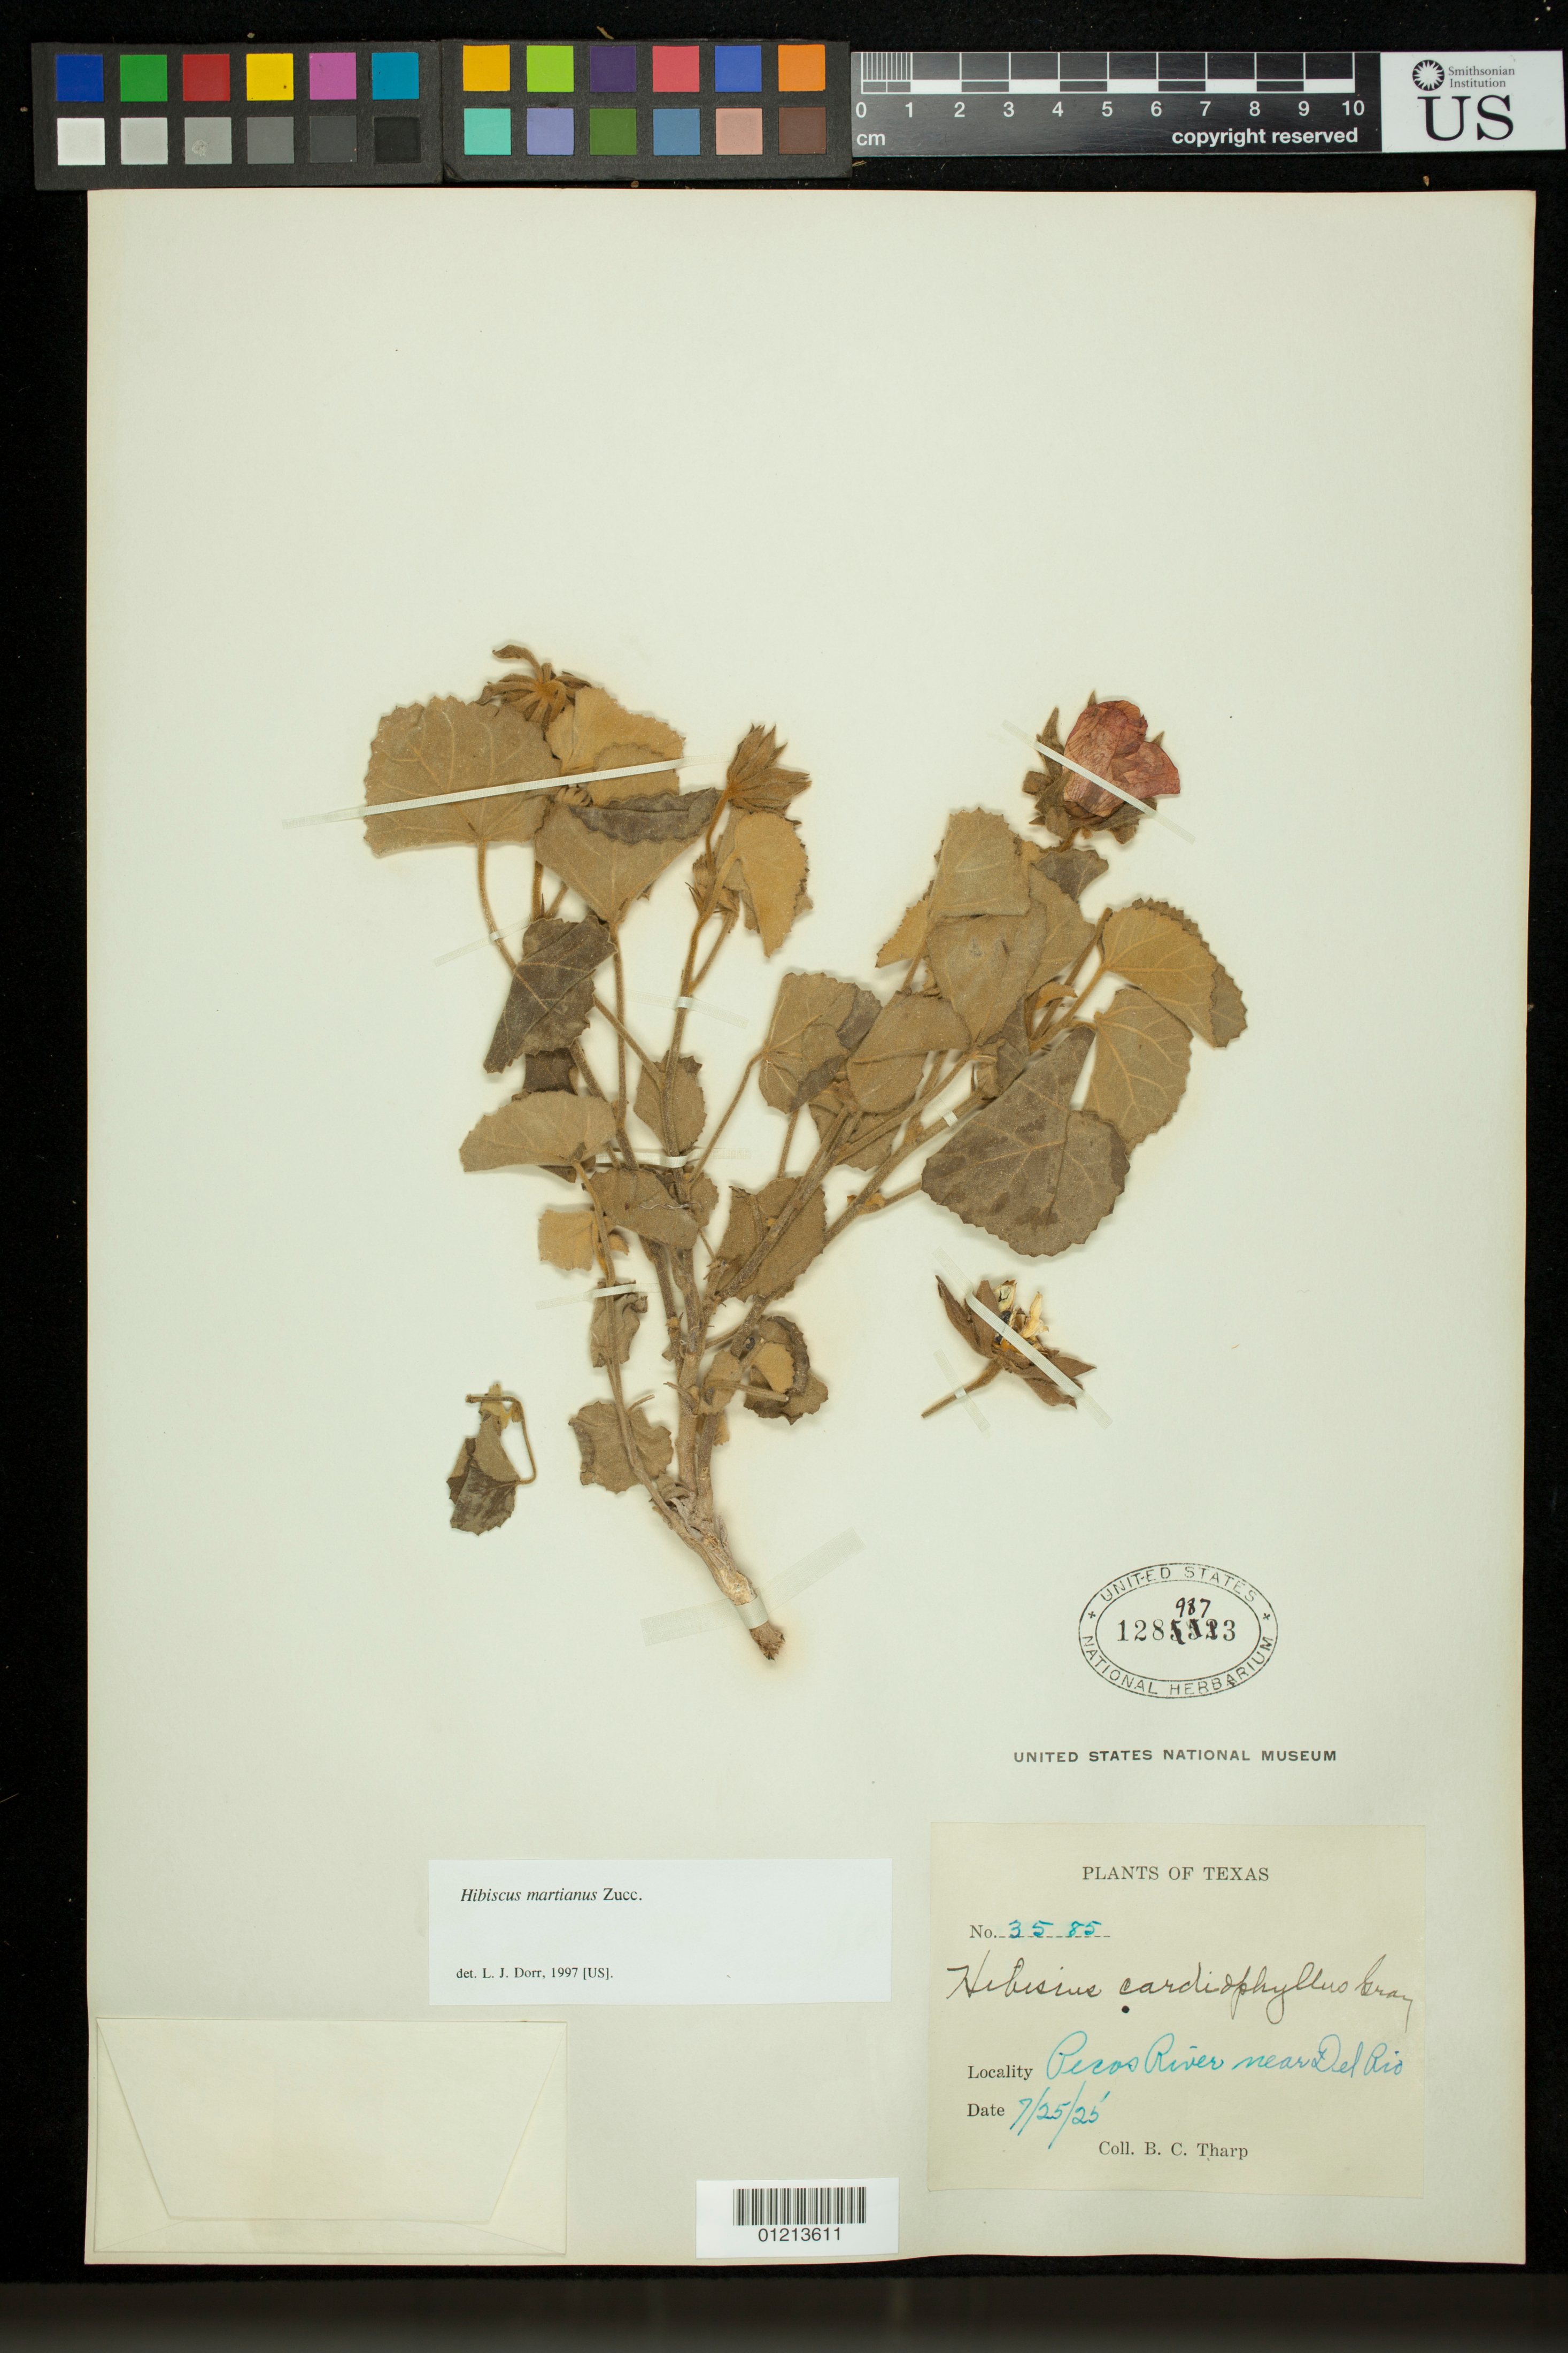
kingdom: Plantae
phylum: Tracheophyta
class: Magnoliopsida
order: Malvales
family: Malvaceae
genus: Hibiscus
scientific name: Hibiscus martianus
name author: Zucc.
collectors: B. C. Tharp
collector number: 3585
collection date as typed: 25 Jul 1925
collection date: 1925-07-25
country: United States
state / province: Texas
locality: Pecos River near Del Rio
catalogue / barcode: US 1289873